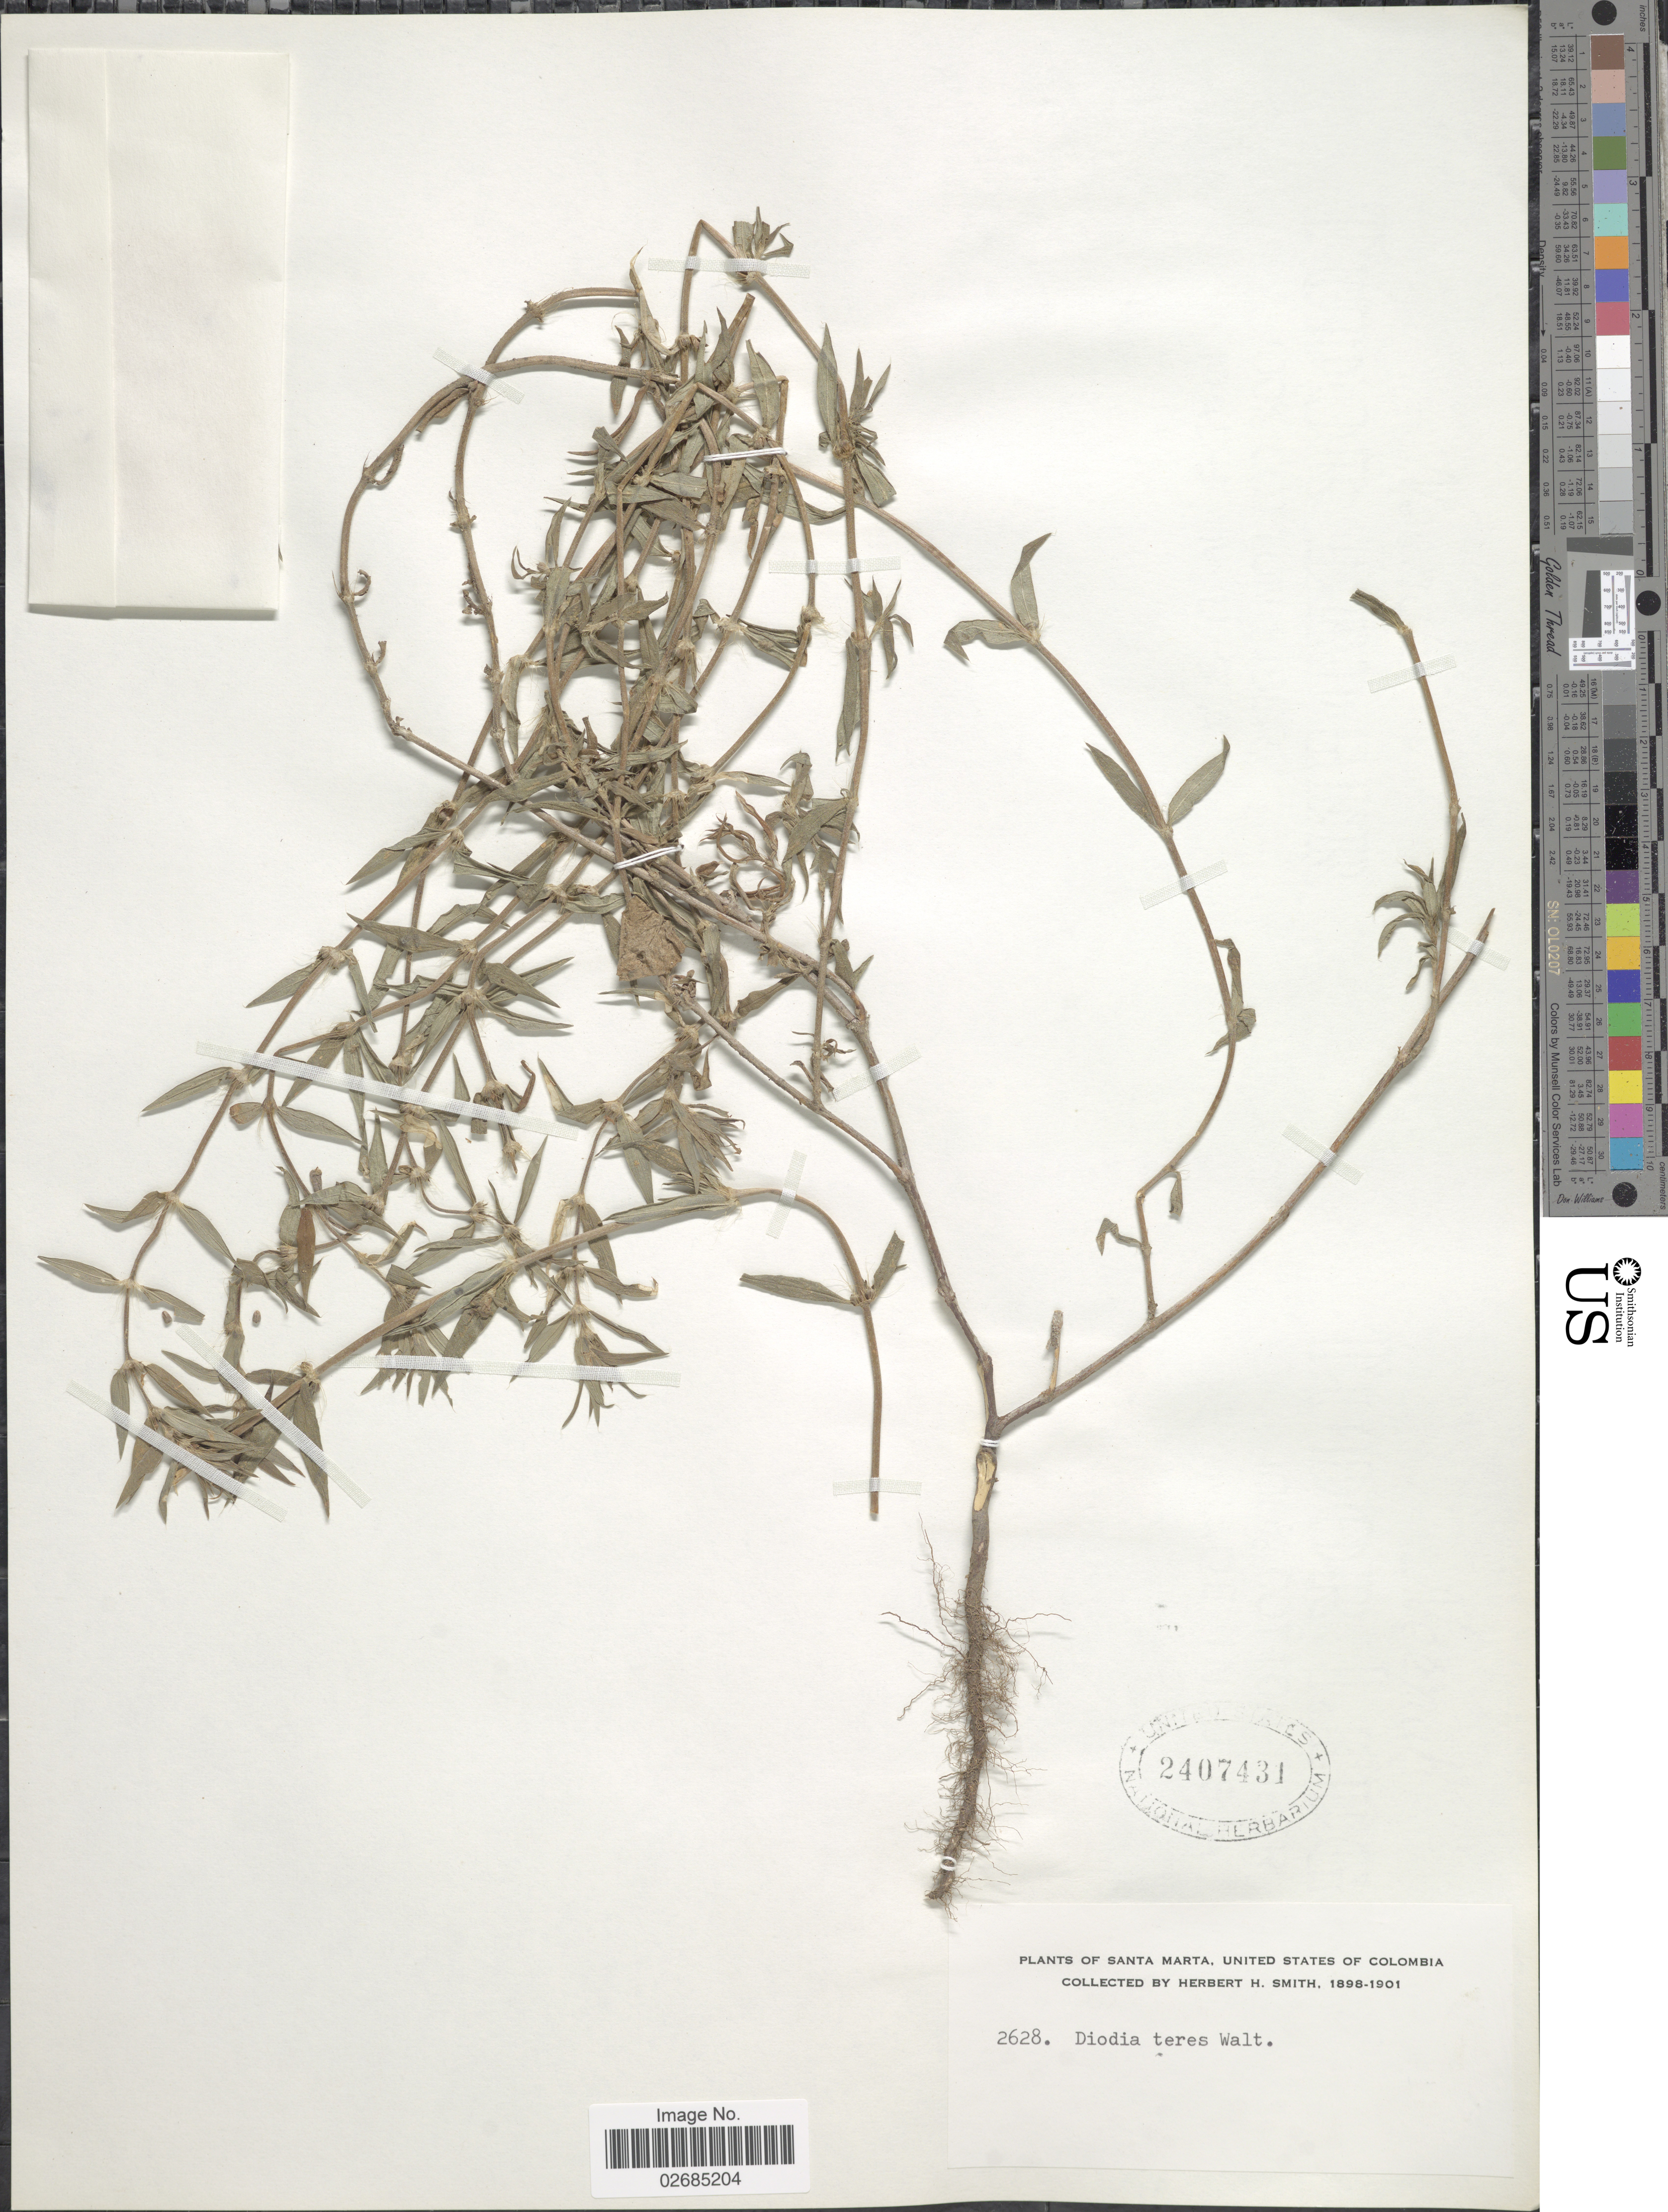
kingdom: Plantae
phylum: Tracheophyta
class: Magnoliopsida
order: Gentianales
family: Rubiaceae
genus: Diodia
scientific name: Diodia teres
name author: Walter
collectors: Herbert H. Smith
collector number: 2628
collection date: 1898/1899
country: Colombia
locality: Santa Marta, United States of Colombia.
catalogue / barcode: US 2407431